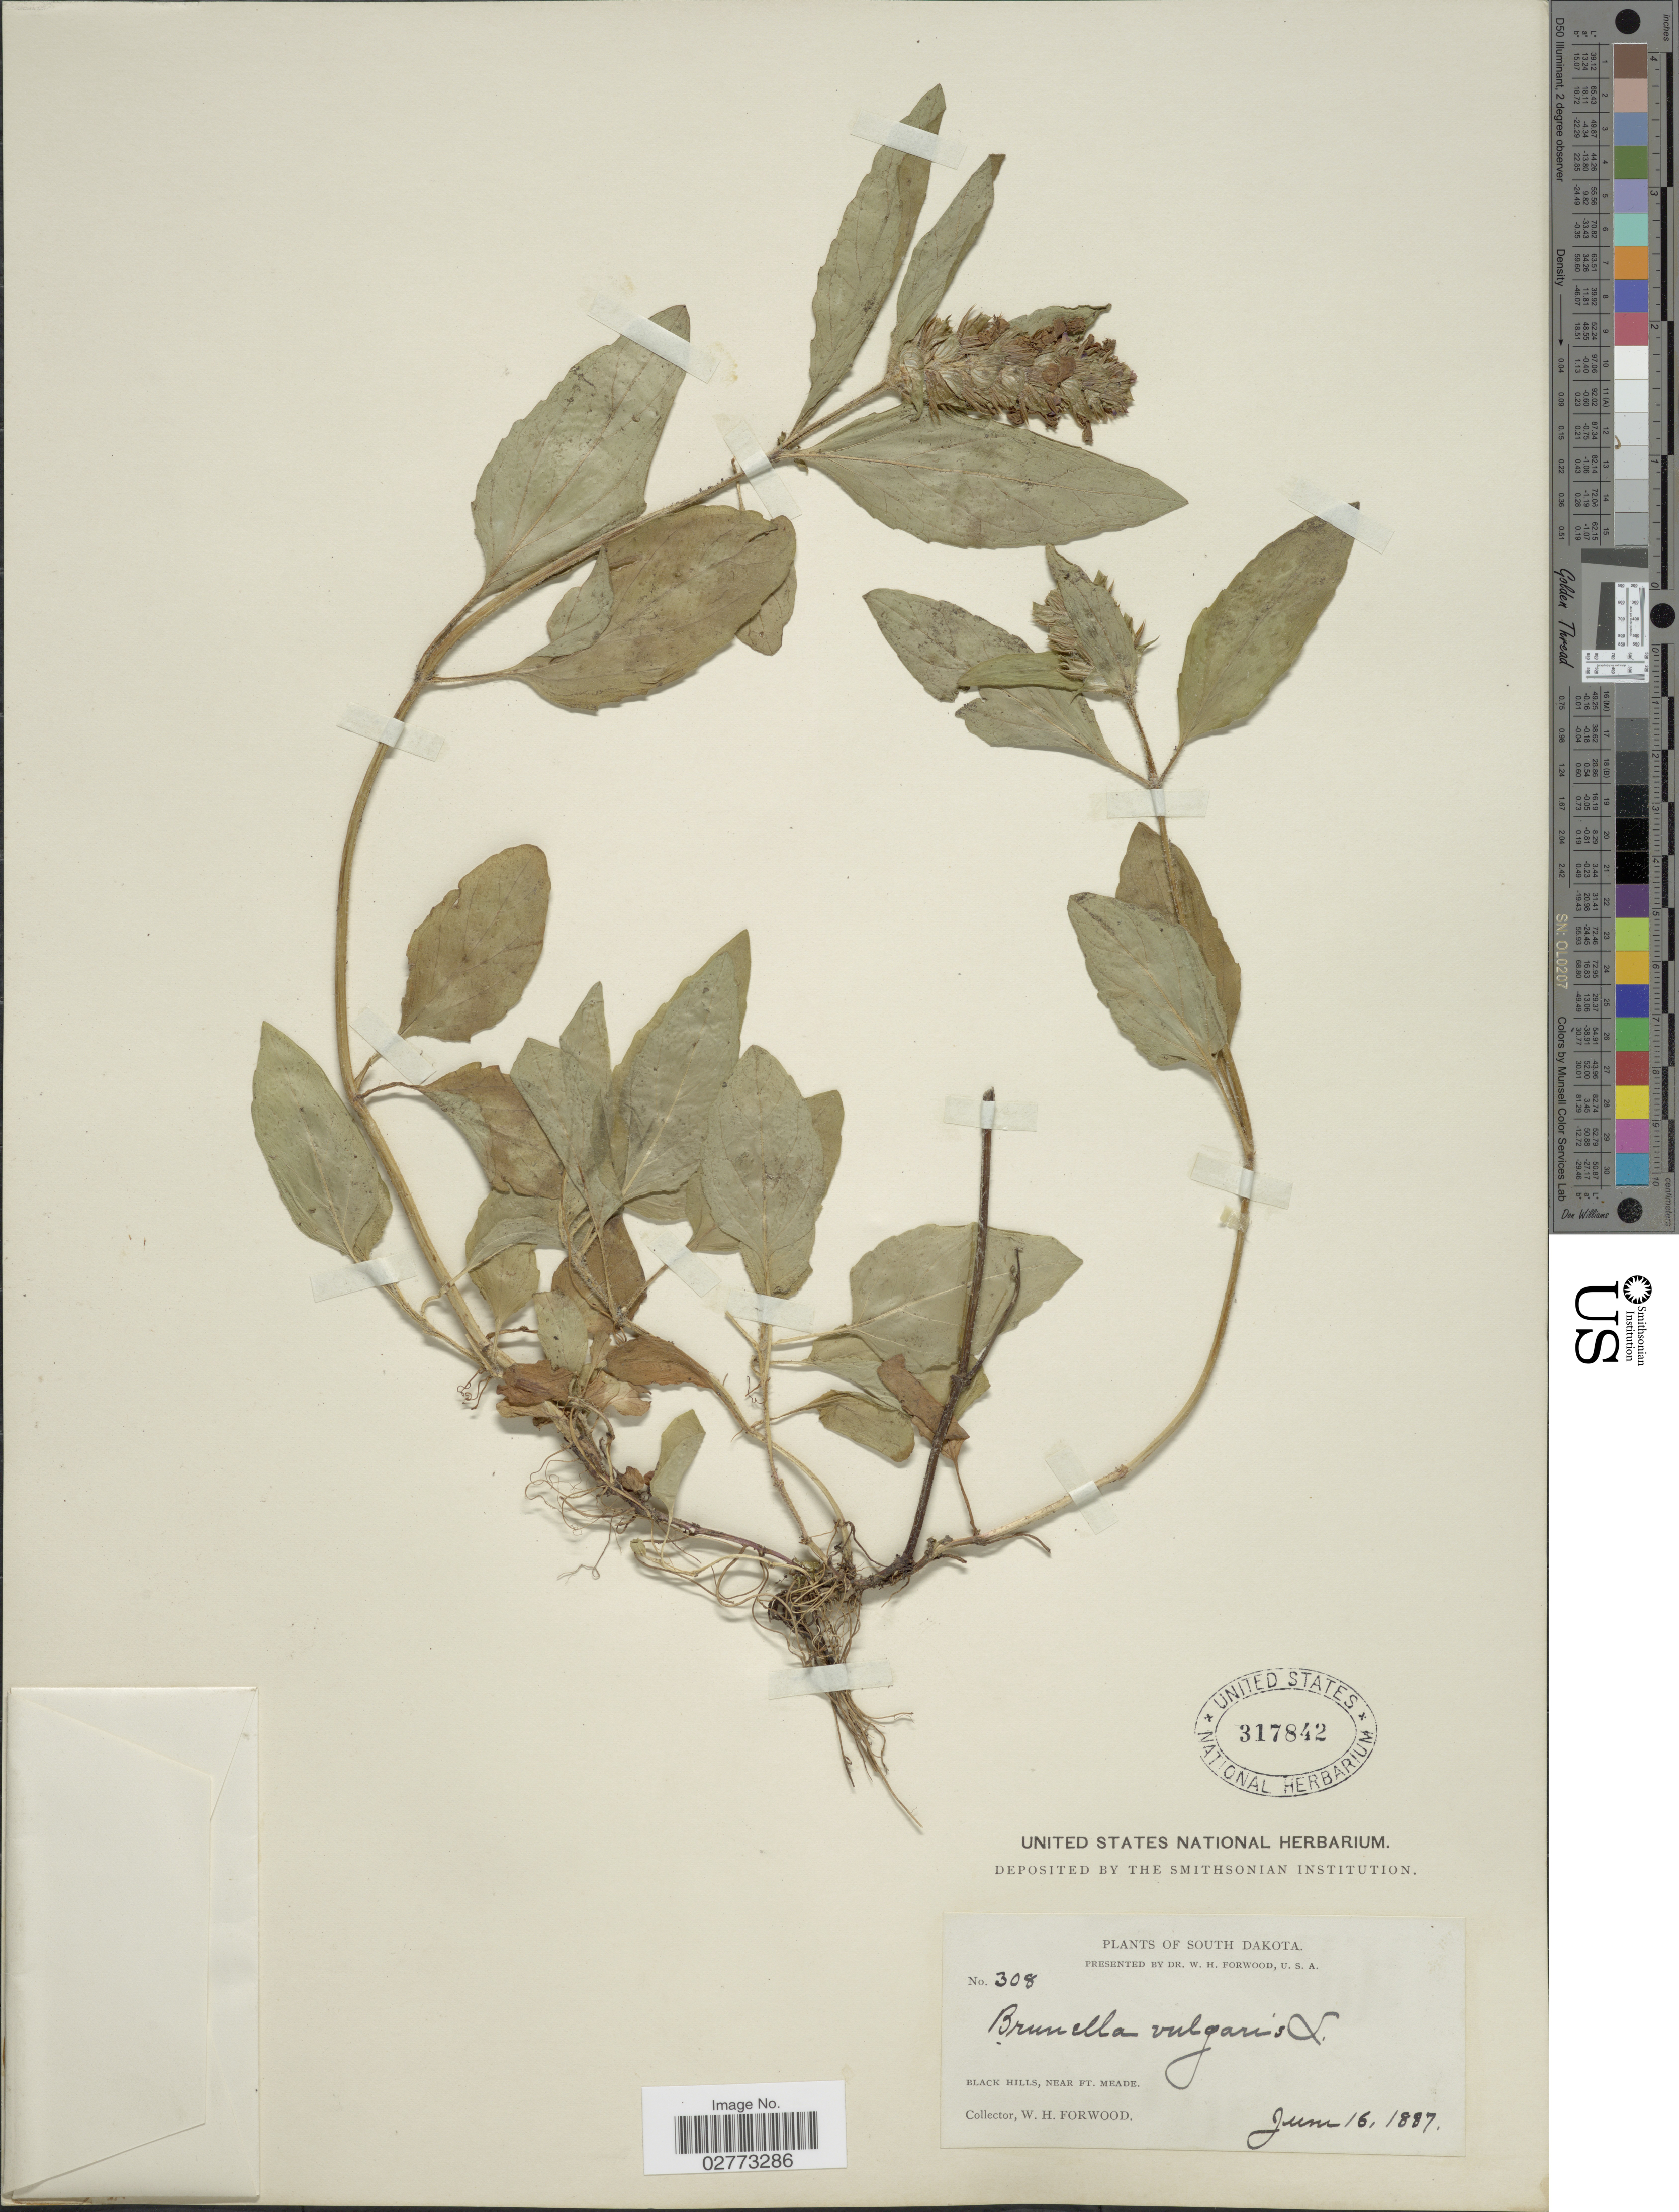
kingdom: Plantae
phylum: Tracheophyta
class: Magnoliopsida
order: Lamiales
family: Lamiaceae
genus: Prunella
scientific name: Prunella vulgaris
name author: L.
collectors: W. Forwood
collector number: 308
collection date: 1887-06-16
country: United States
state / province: South Dakota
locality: Black Hills, near Ft. Meade.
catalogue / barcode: US 317842